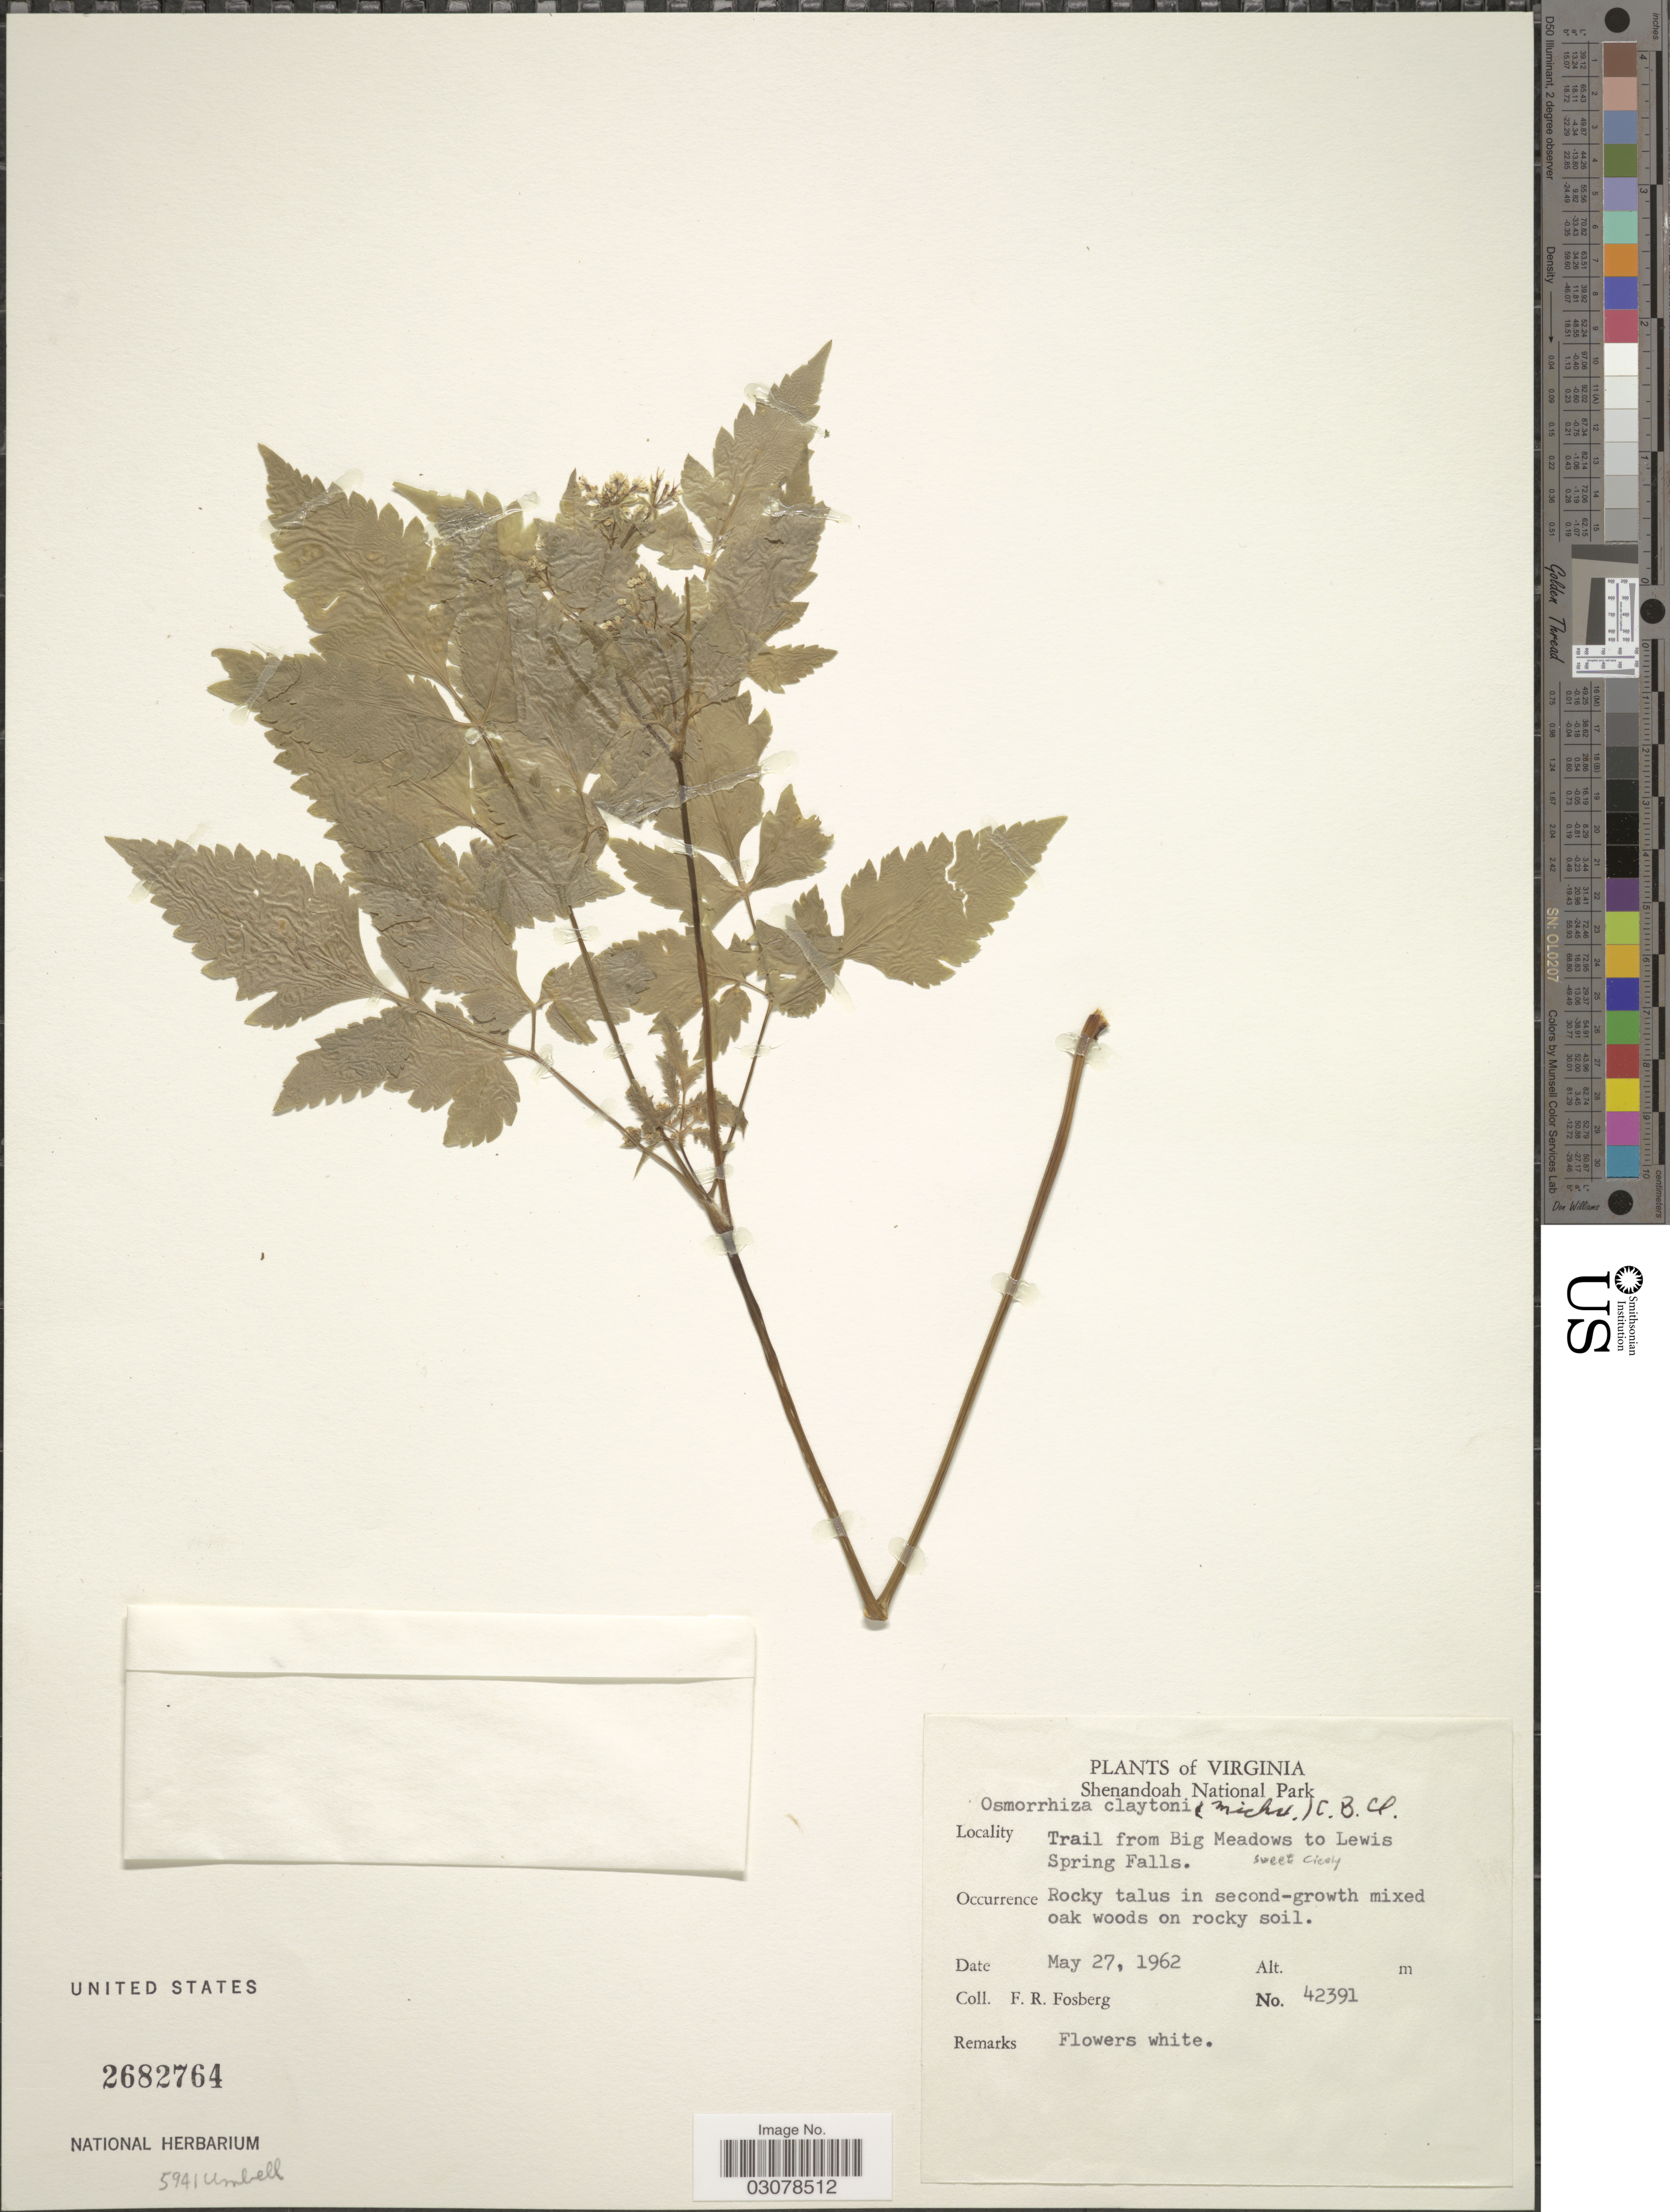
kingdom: Plantae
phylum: Tracheophyta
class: Magnoliopsida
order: Apiales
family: Apiaceae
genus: Osmorhiza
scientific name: Osmorhiza claytonii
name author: (Michx.) C.B. Clarke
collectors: F. R. Fosberg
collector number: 42391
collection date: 1962-05-27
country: United States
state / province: Virginia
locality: Shenandoah National Park. Trail from Big Meadows to Lewis Spring Falls. Sweet Cicely.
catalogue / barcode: US 2682764